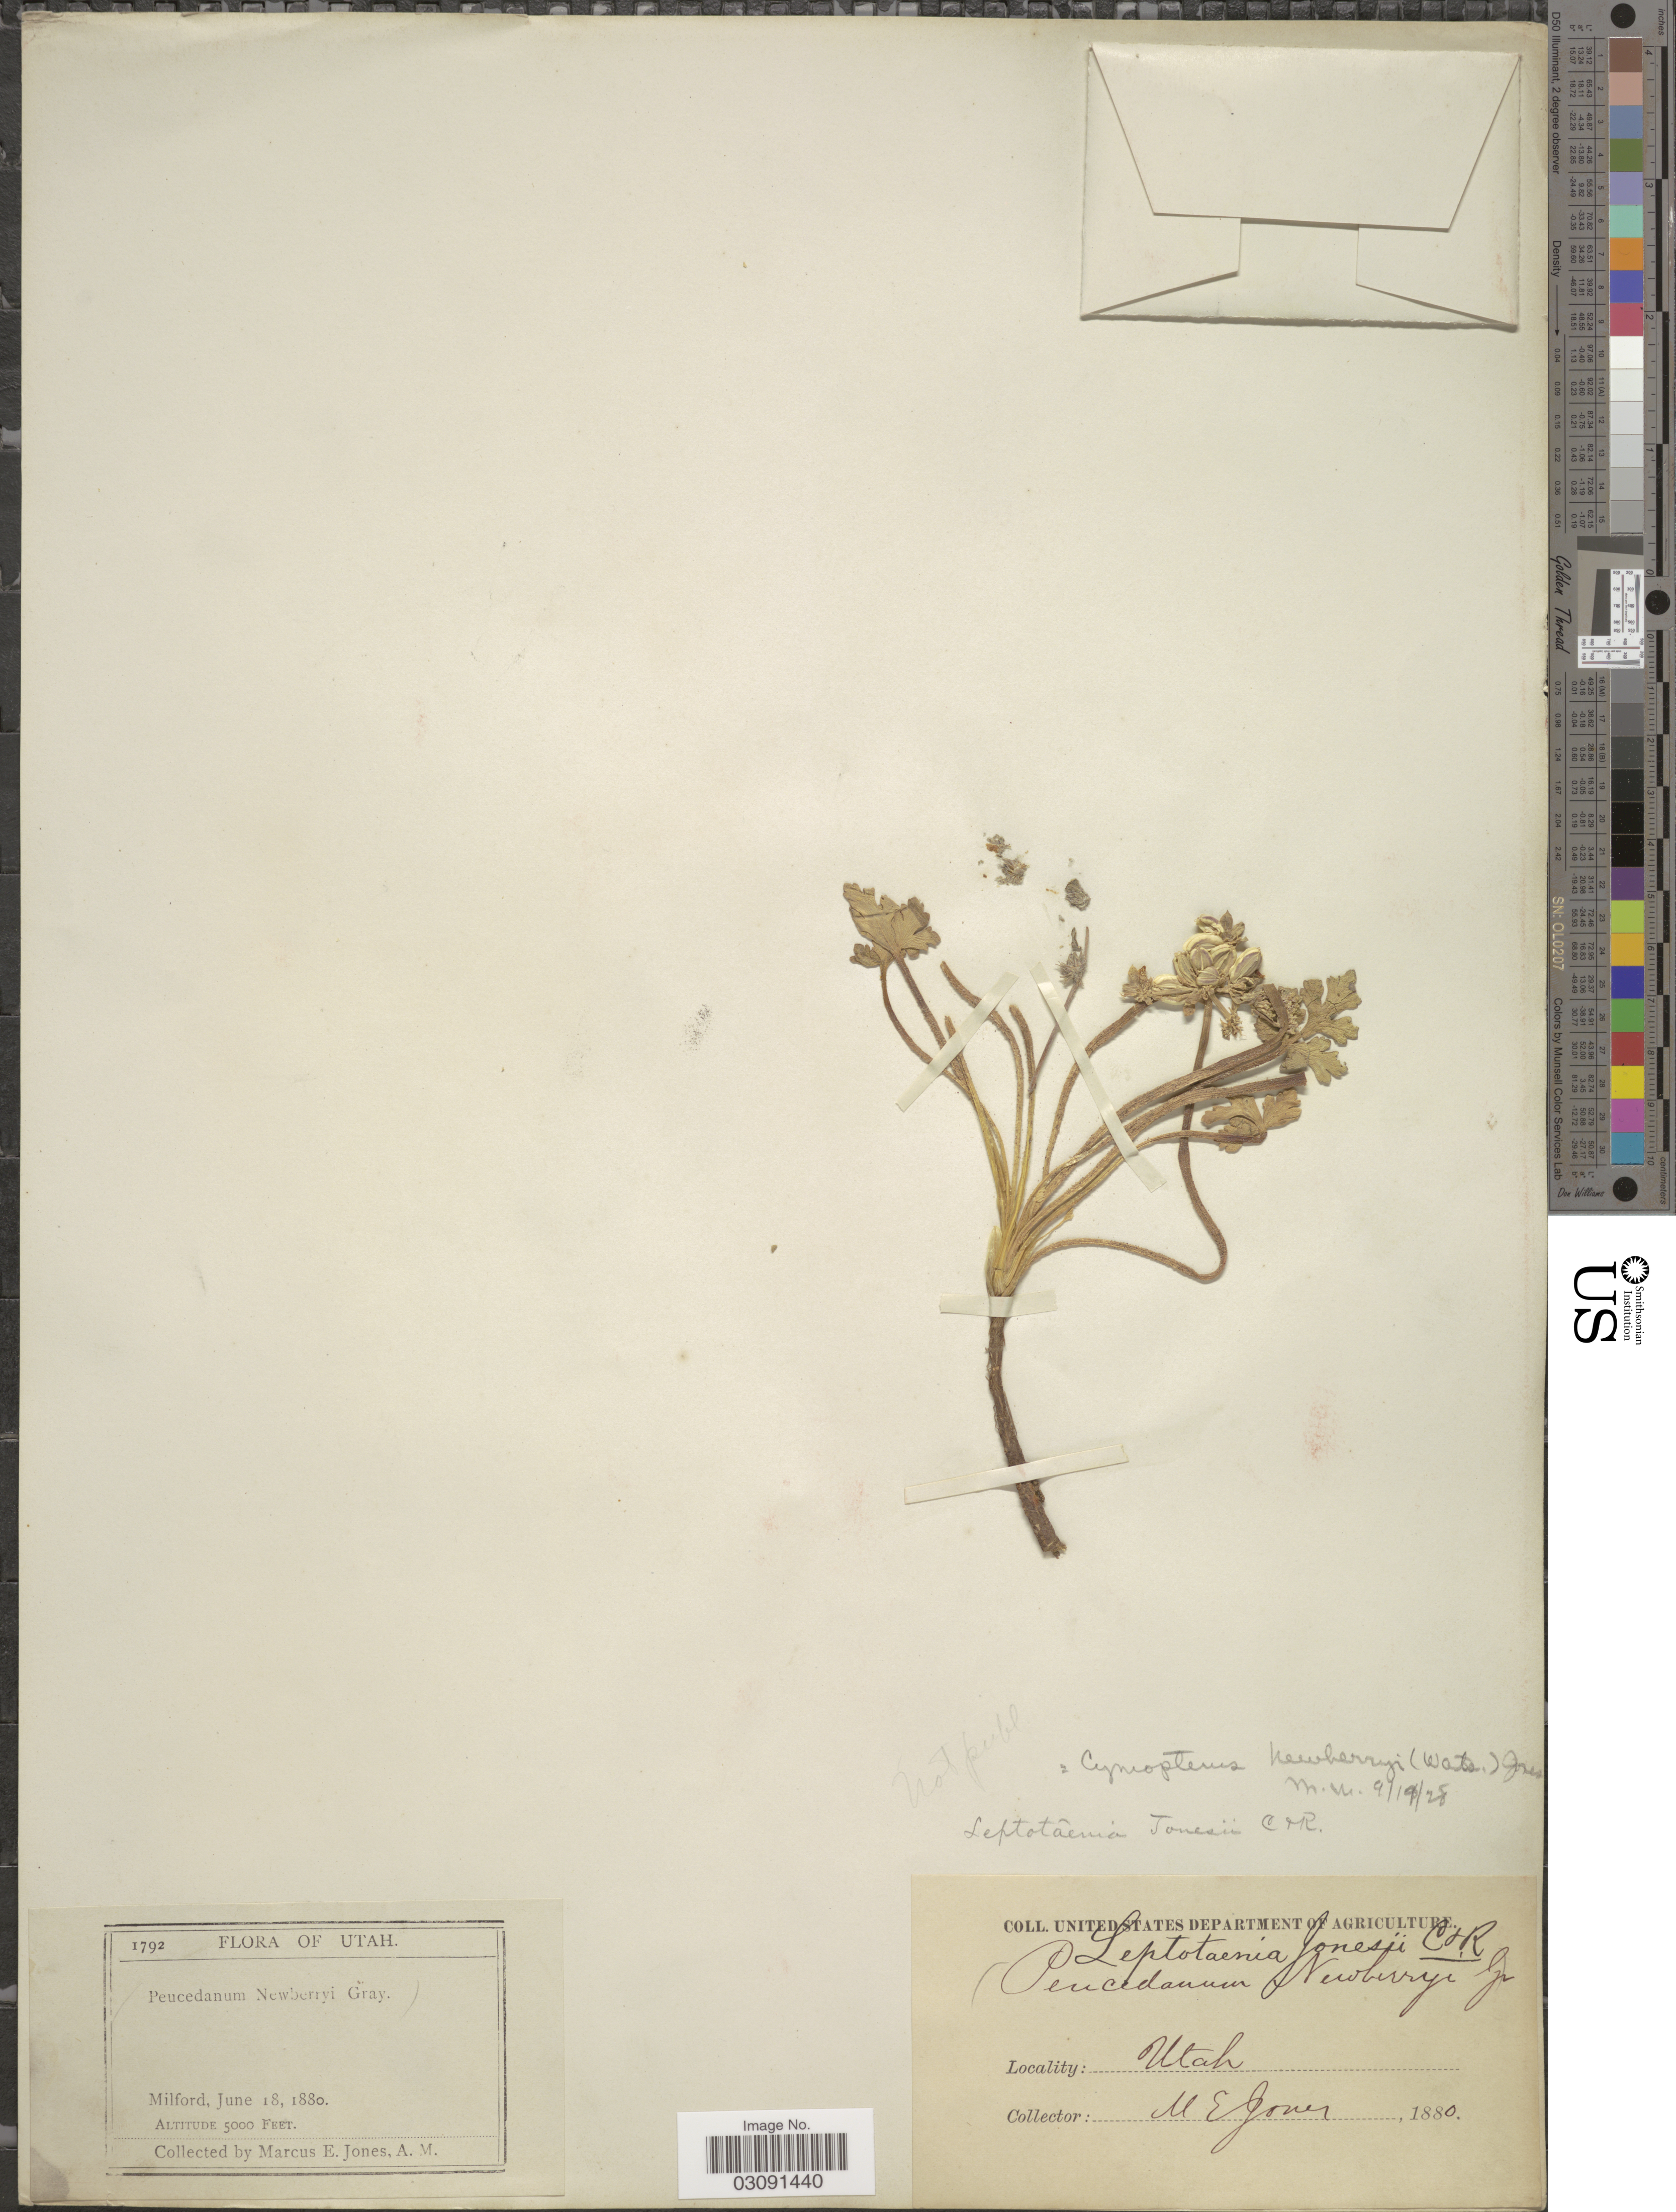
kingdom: Plantae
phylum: Tracheophyta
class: Magnoliopsida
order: Apiales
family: Apiaceae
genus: Cymopterus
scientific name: Cymopterus newberryi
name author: (S. Watson) M.E. Jones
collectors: M. E. Jones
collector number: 1792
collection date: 1880-06-18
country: United States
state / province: Utah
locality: Milford.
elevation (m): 1524